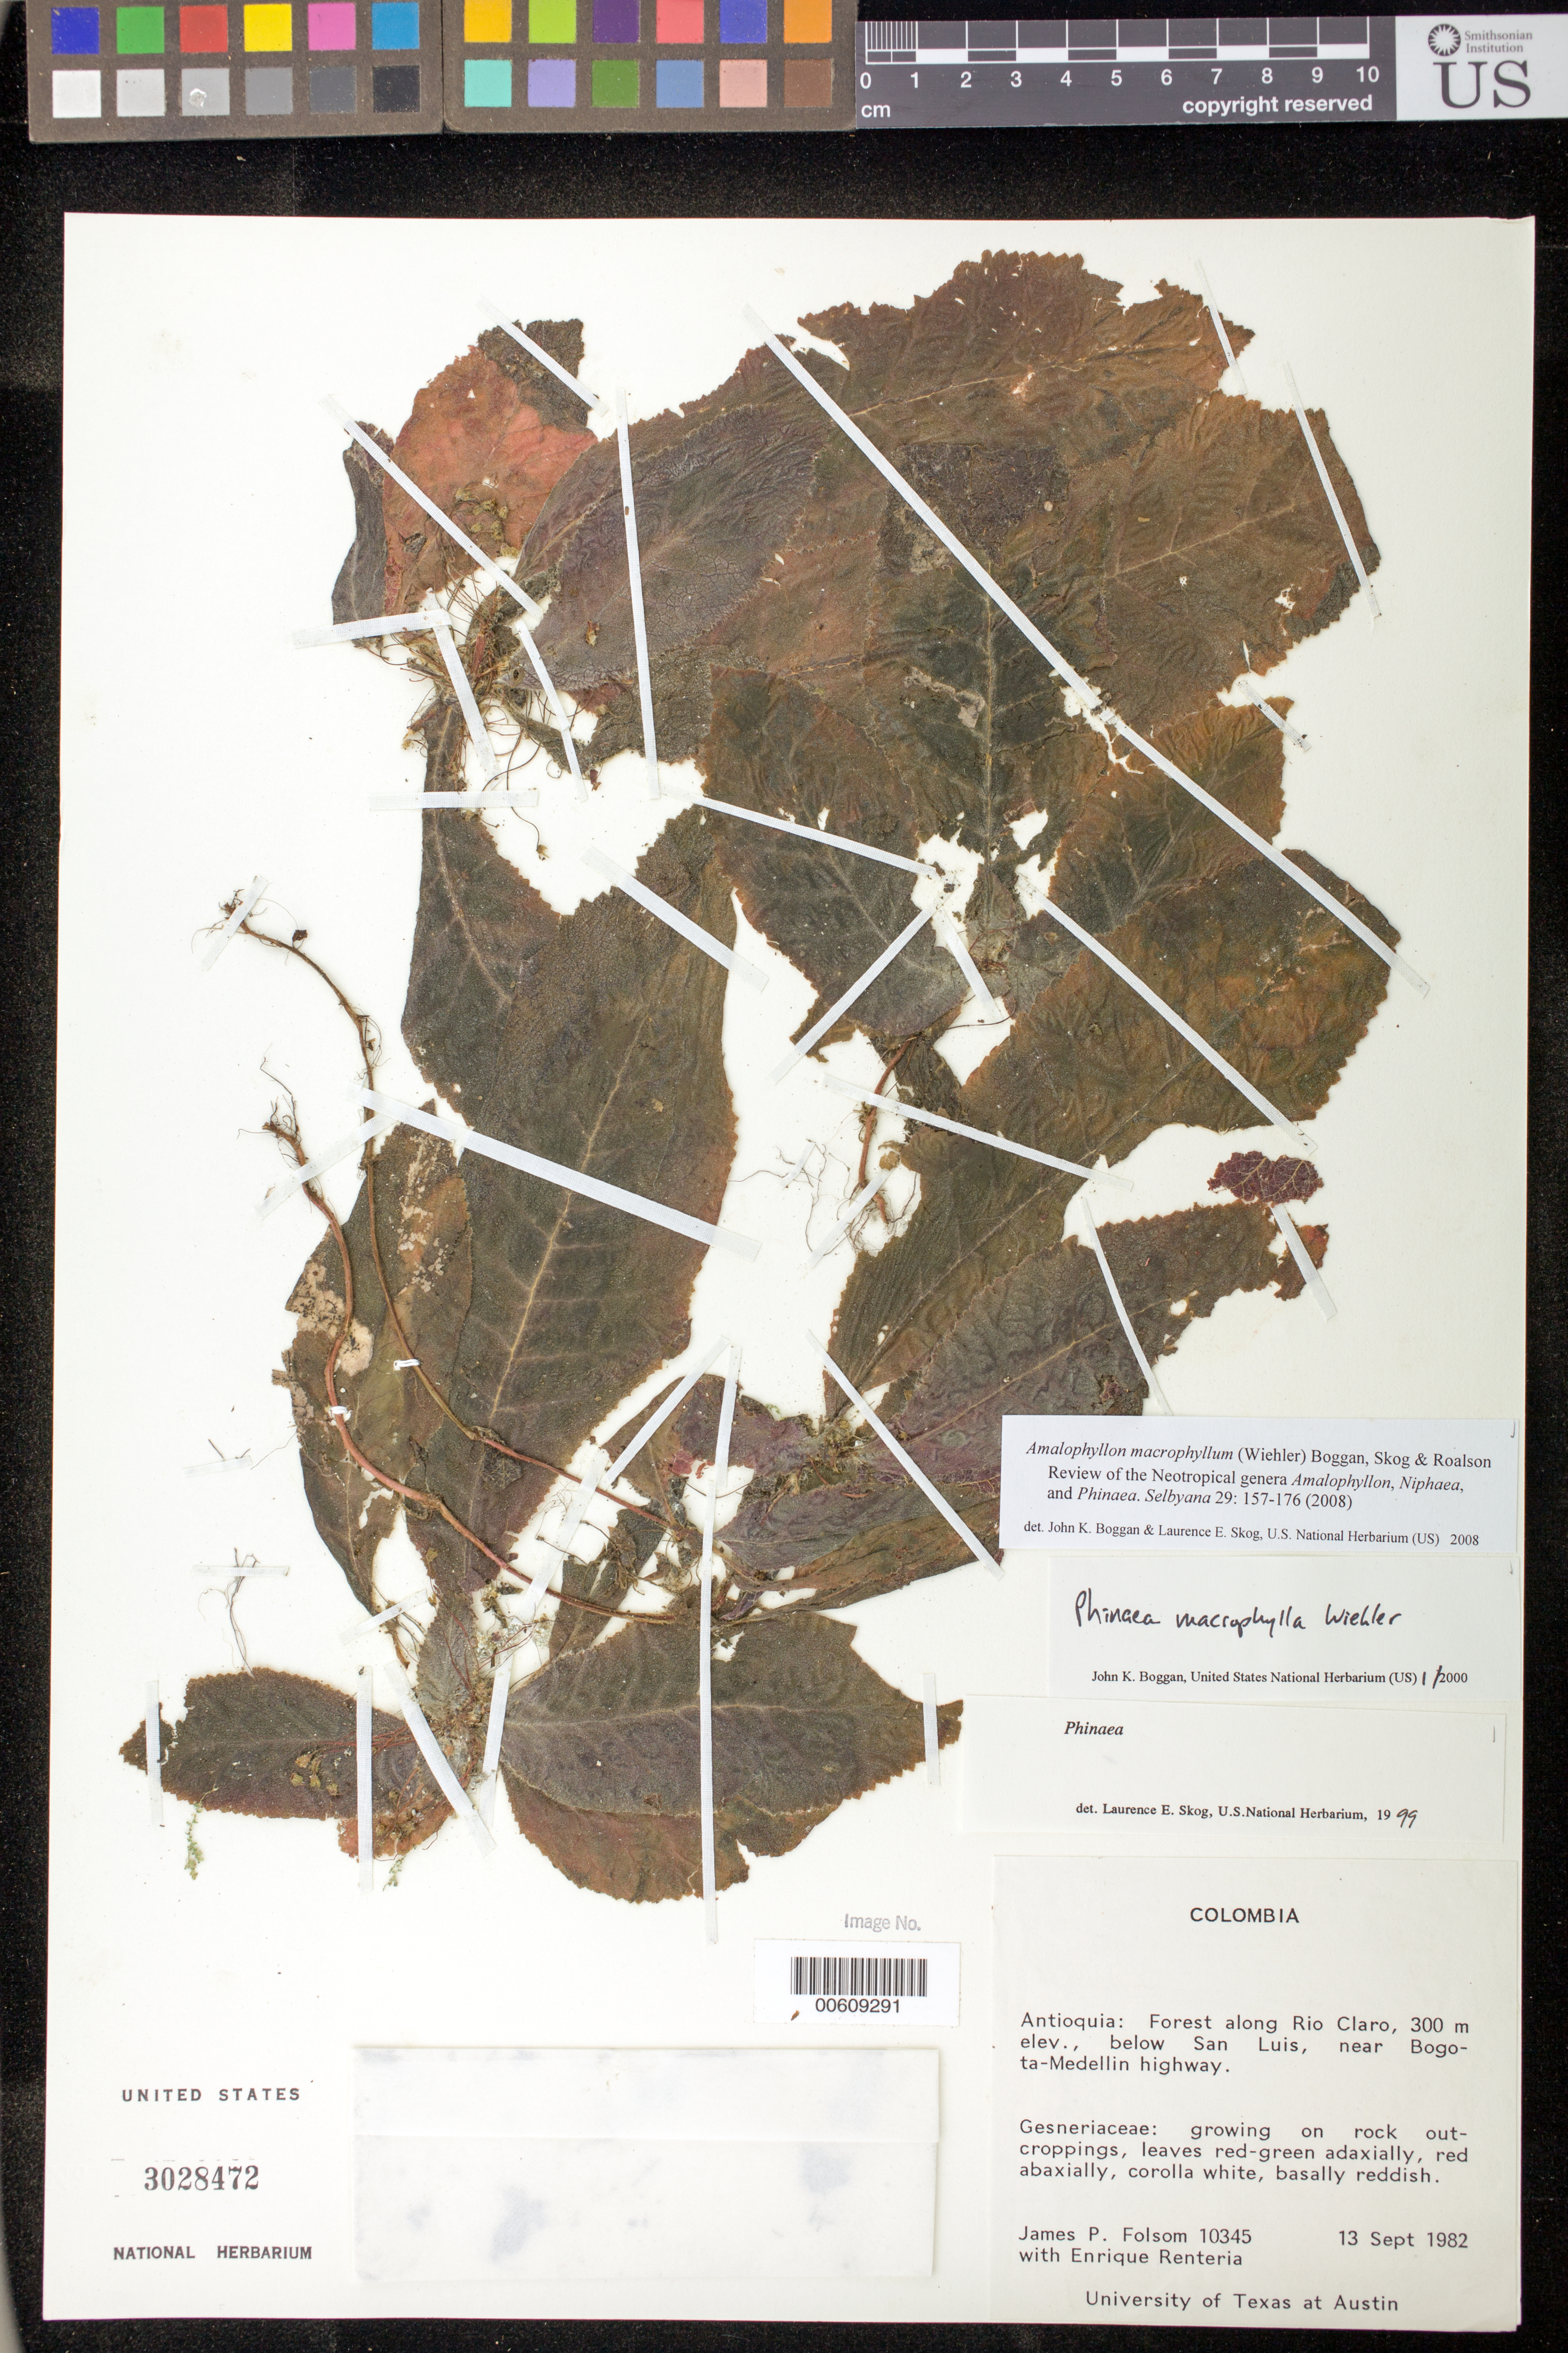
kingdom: Plantae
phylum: Tracheophyta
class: Magnoliopsida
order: Lamiales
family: Gesneriaceae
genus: Amalophyllon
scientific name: Amalophyllon macrophyllum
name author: (Wiehler) Boggan et al.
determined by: Boggan, J. K.; Skog, L. E.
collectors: J. P. Folsom & E. Renteria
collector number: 10345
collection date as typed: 13 Sep 1982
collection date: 1982-09-13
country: Colombia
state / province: Antioquia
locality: Along Rio Claro, below San Luis, near Bogota - Medellin highway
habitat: Forest; growing on rock outcroppings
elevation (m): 300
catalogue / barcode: US 3028472